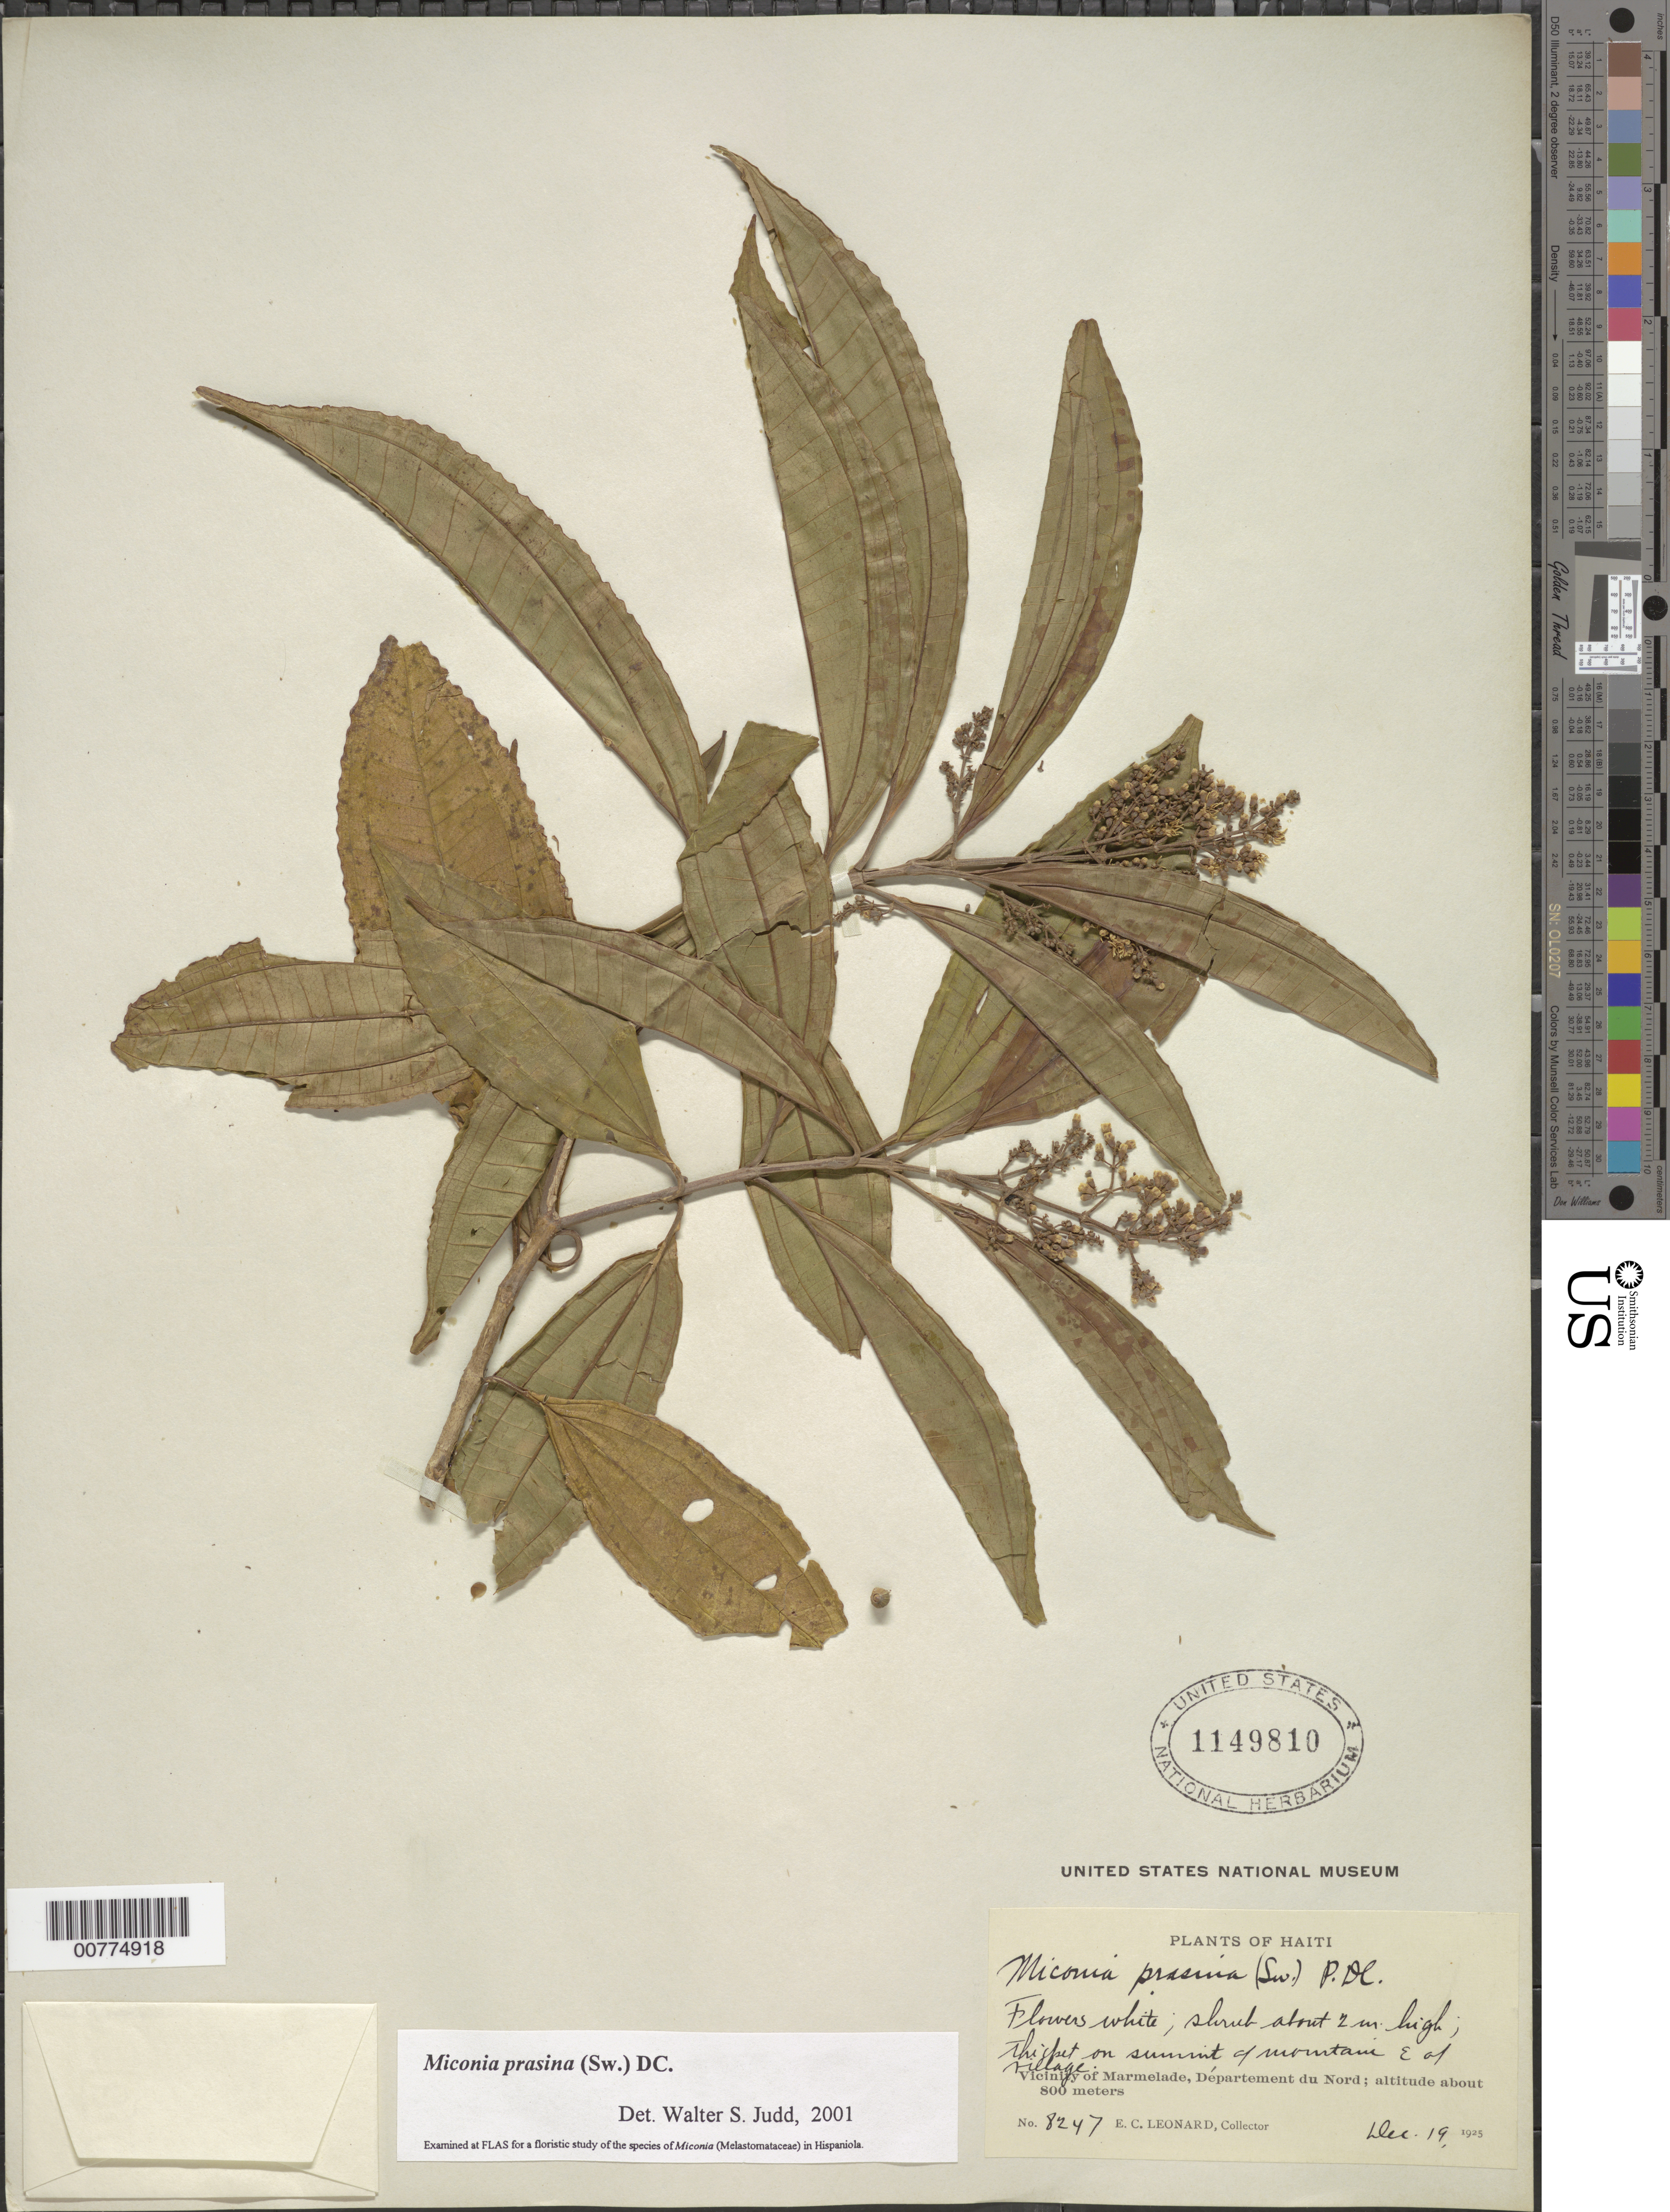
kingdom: Plantae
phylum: Tracheophyta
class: Magnoliopsida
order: Myrtales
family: Melastomataceae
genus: Miconia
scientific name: Miconia prasina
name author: (Sw.) DC.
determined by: Judd, Walter S.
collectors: E. C. Leonard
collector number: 8247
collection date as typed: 19 Dec 1925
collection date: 1925-12-19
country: Haiti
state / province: Nord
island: Hispaniola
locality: Vicinity of Marmelade, E of village.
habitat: Thicket on summit of mountain.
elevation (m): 800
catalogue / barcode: US 1149810